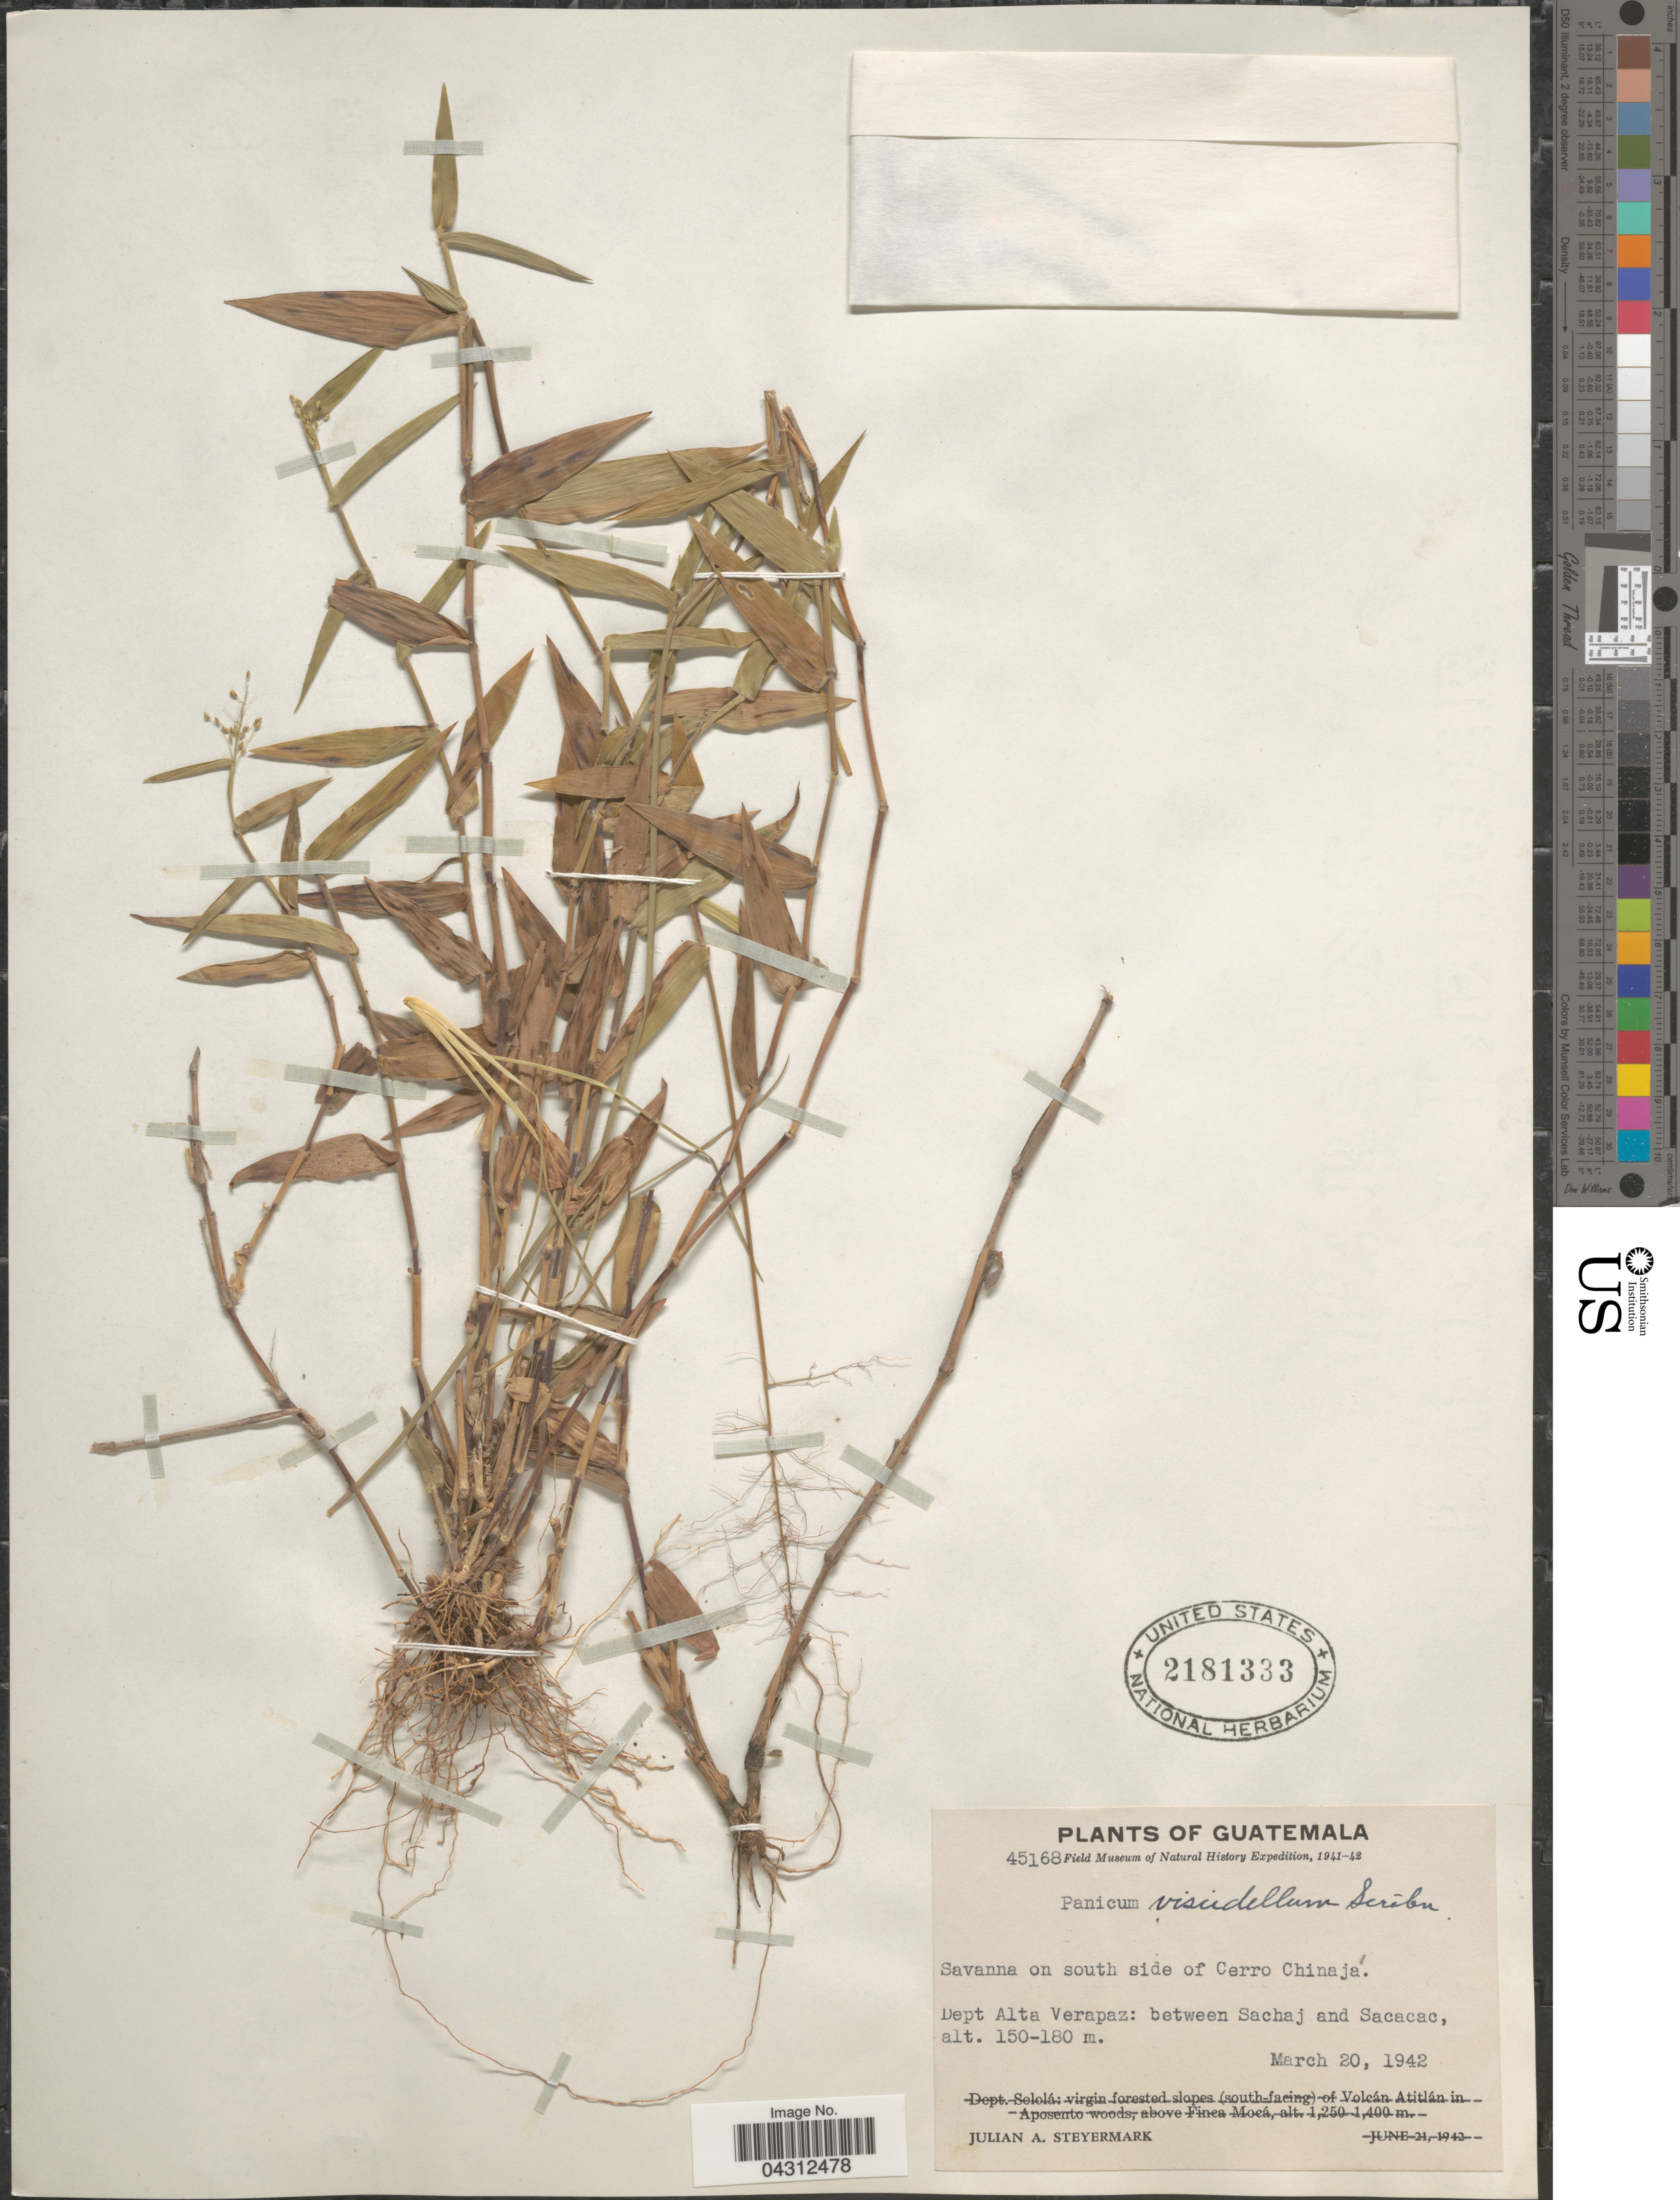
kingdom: Plantae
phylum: Tracheophyta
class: Liliopsida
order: Poales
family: Poaceae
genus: Dichanthelium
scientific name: Dichanthelium viscidellum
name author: (Scribn.) Gould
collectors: J. Steyermark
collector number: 45168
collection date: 1942-03-20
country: Guatemala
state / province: Alta Verapaz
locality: Field Museum of Natural History Expedition, 1941-42. Savanna on south side of Cerro Chinajá. Dept Alta Verapaz: between Sachaj and Sacacac.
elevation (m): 150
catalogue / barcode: US 2181333